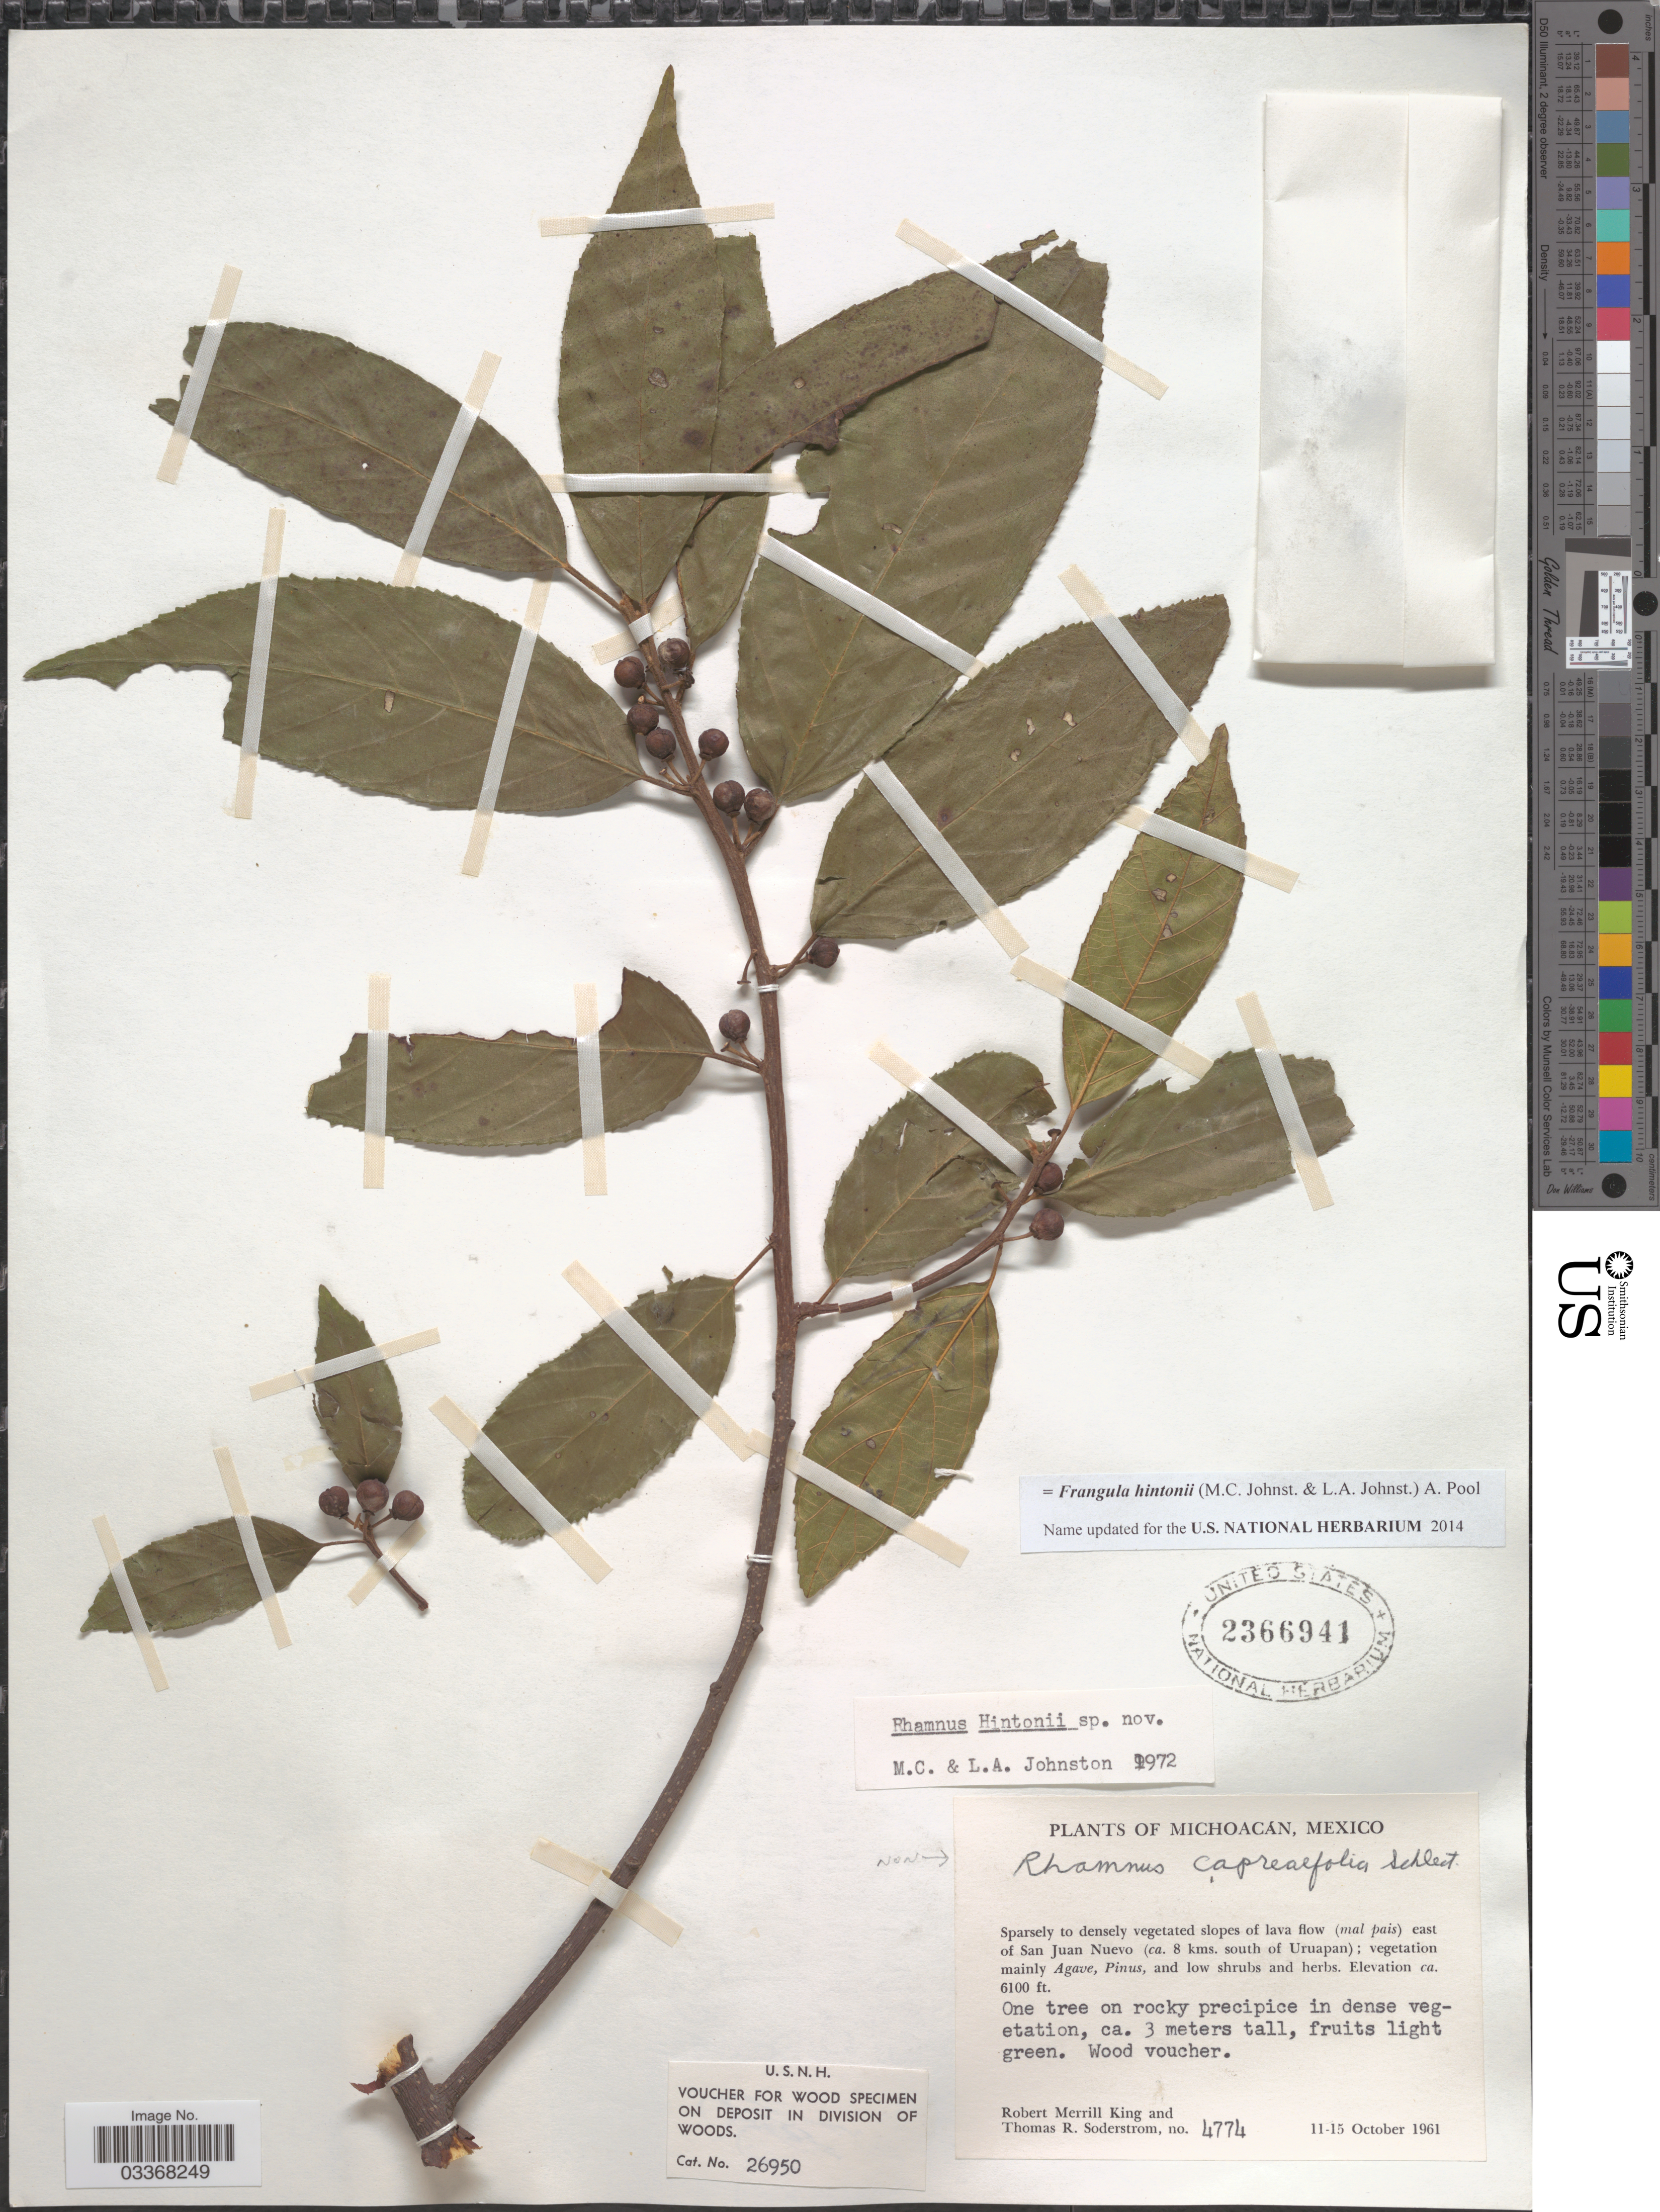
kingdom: Plantae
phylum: Tracheophyta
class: Magnoliopsida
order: Rosales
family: Rhamnaceae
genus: Frangula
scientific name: Frangula hintonii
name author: (M.C. Johnst. & L.A. Johnst.) A. Pool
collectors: R. M. King & T. R. Soderstrom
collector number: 4774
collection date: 1961-10-11/1961-10-15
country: Mexico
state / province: Michoacán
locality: Sparsely to densely vegetated slopes of lava flow (mail pais) east of San Juan Nuevo (ca. 8 kms. south of Uruapan).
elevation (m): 1859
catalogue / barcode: US 2366941